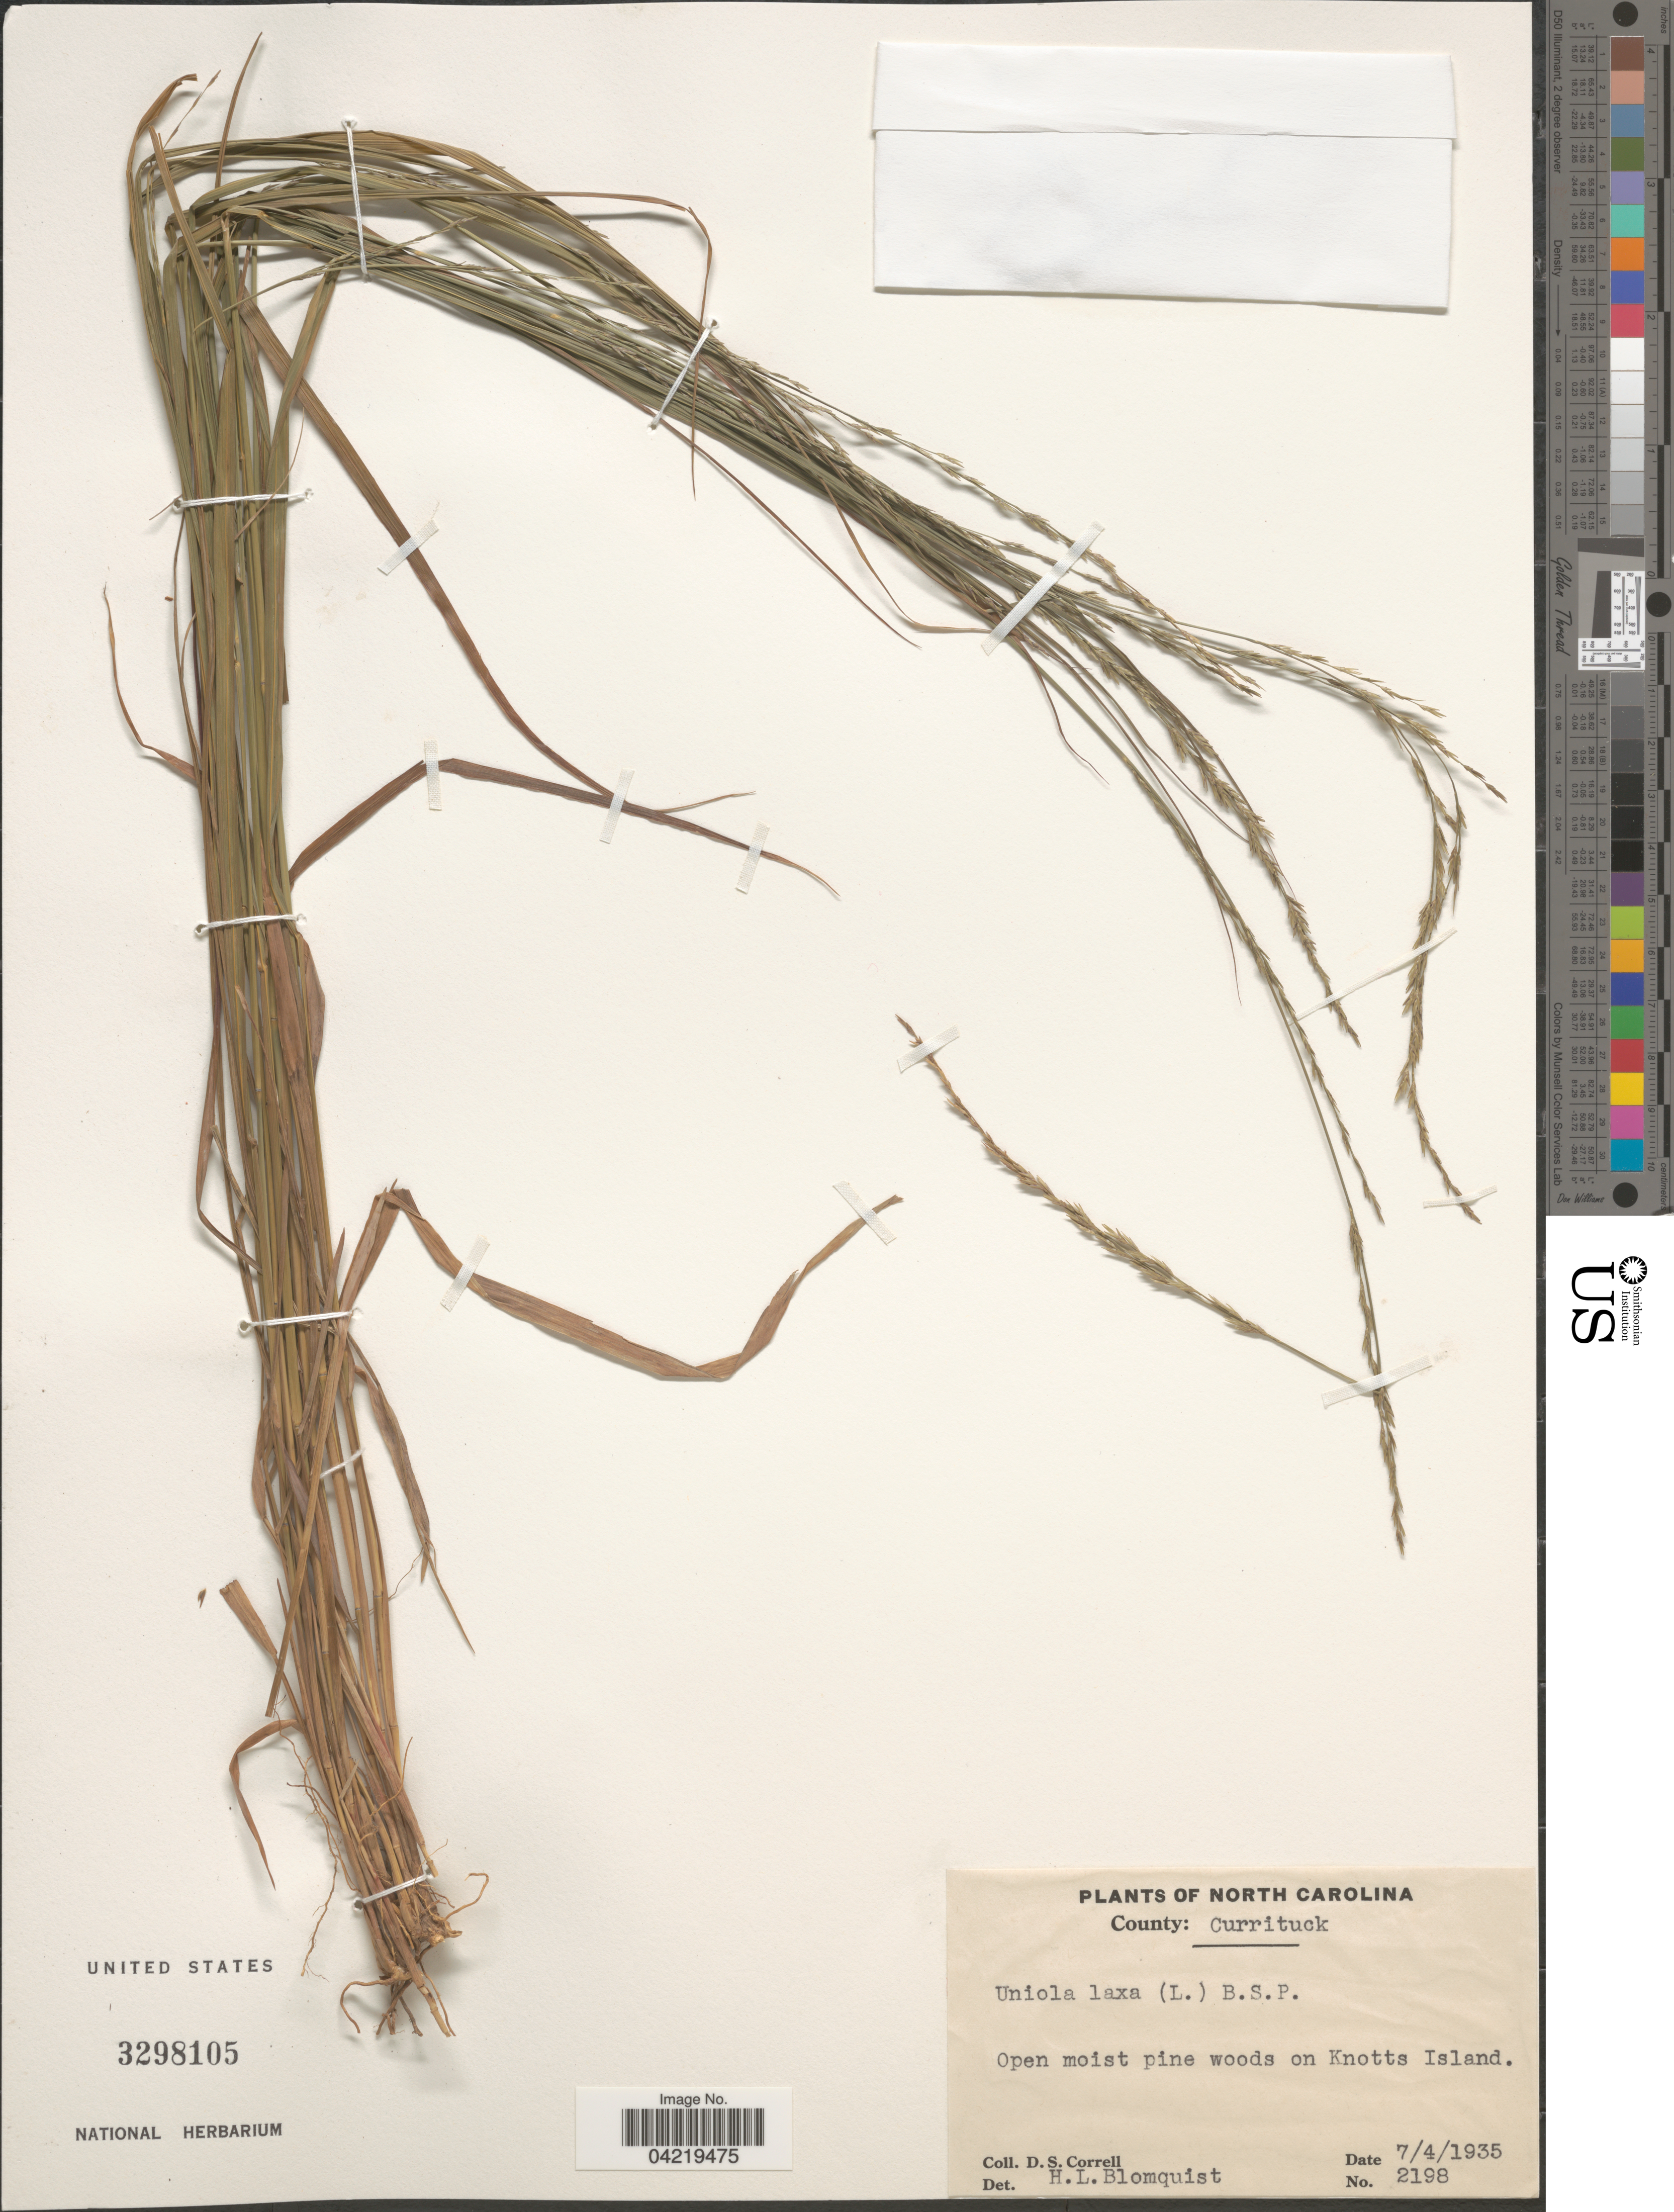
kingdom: Plantae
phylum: Tracheophyta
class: Liliopsida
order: Poales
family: Poaceae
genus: Chasmanthium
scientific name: Chasmanthium laxum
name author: (L.) H.O. Yates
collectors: D. S. Correll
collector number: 2198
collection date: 1935-07-04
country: United States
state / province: North Carolina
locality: County: Currituck. Open moist pine woods on Knotts Island.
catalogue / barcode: US 3298105